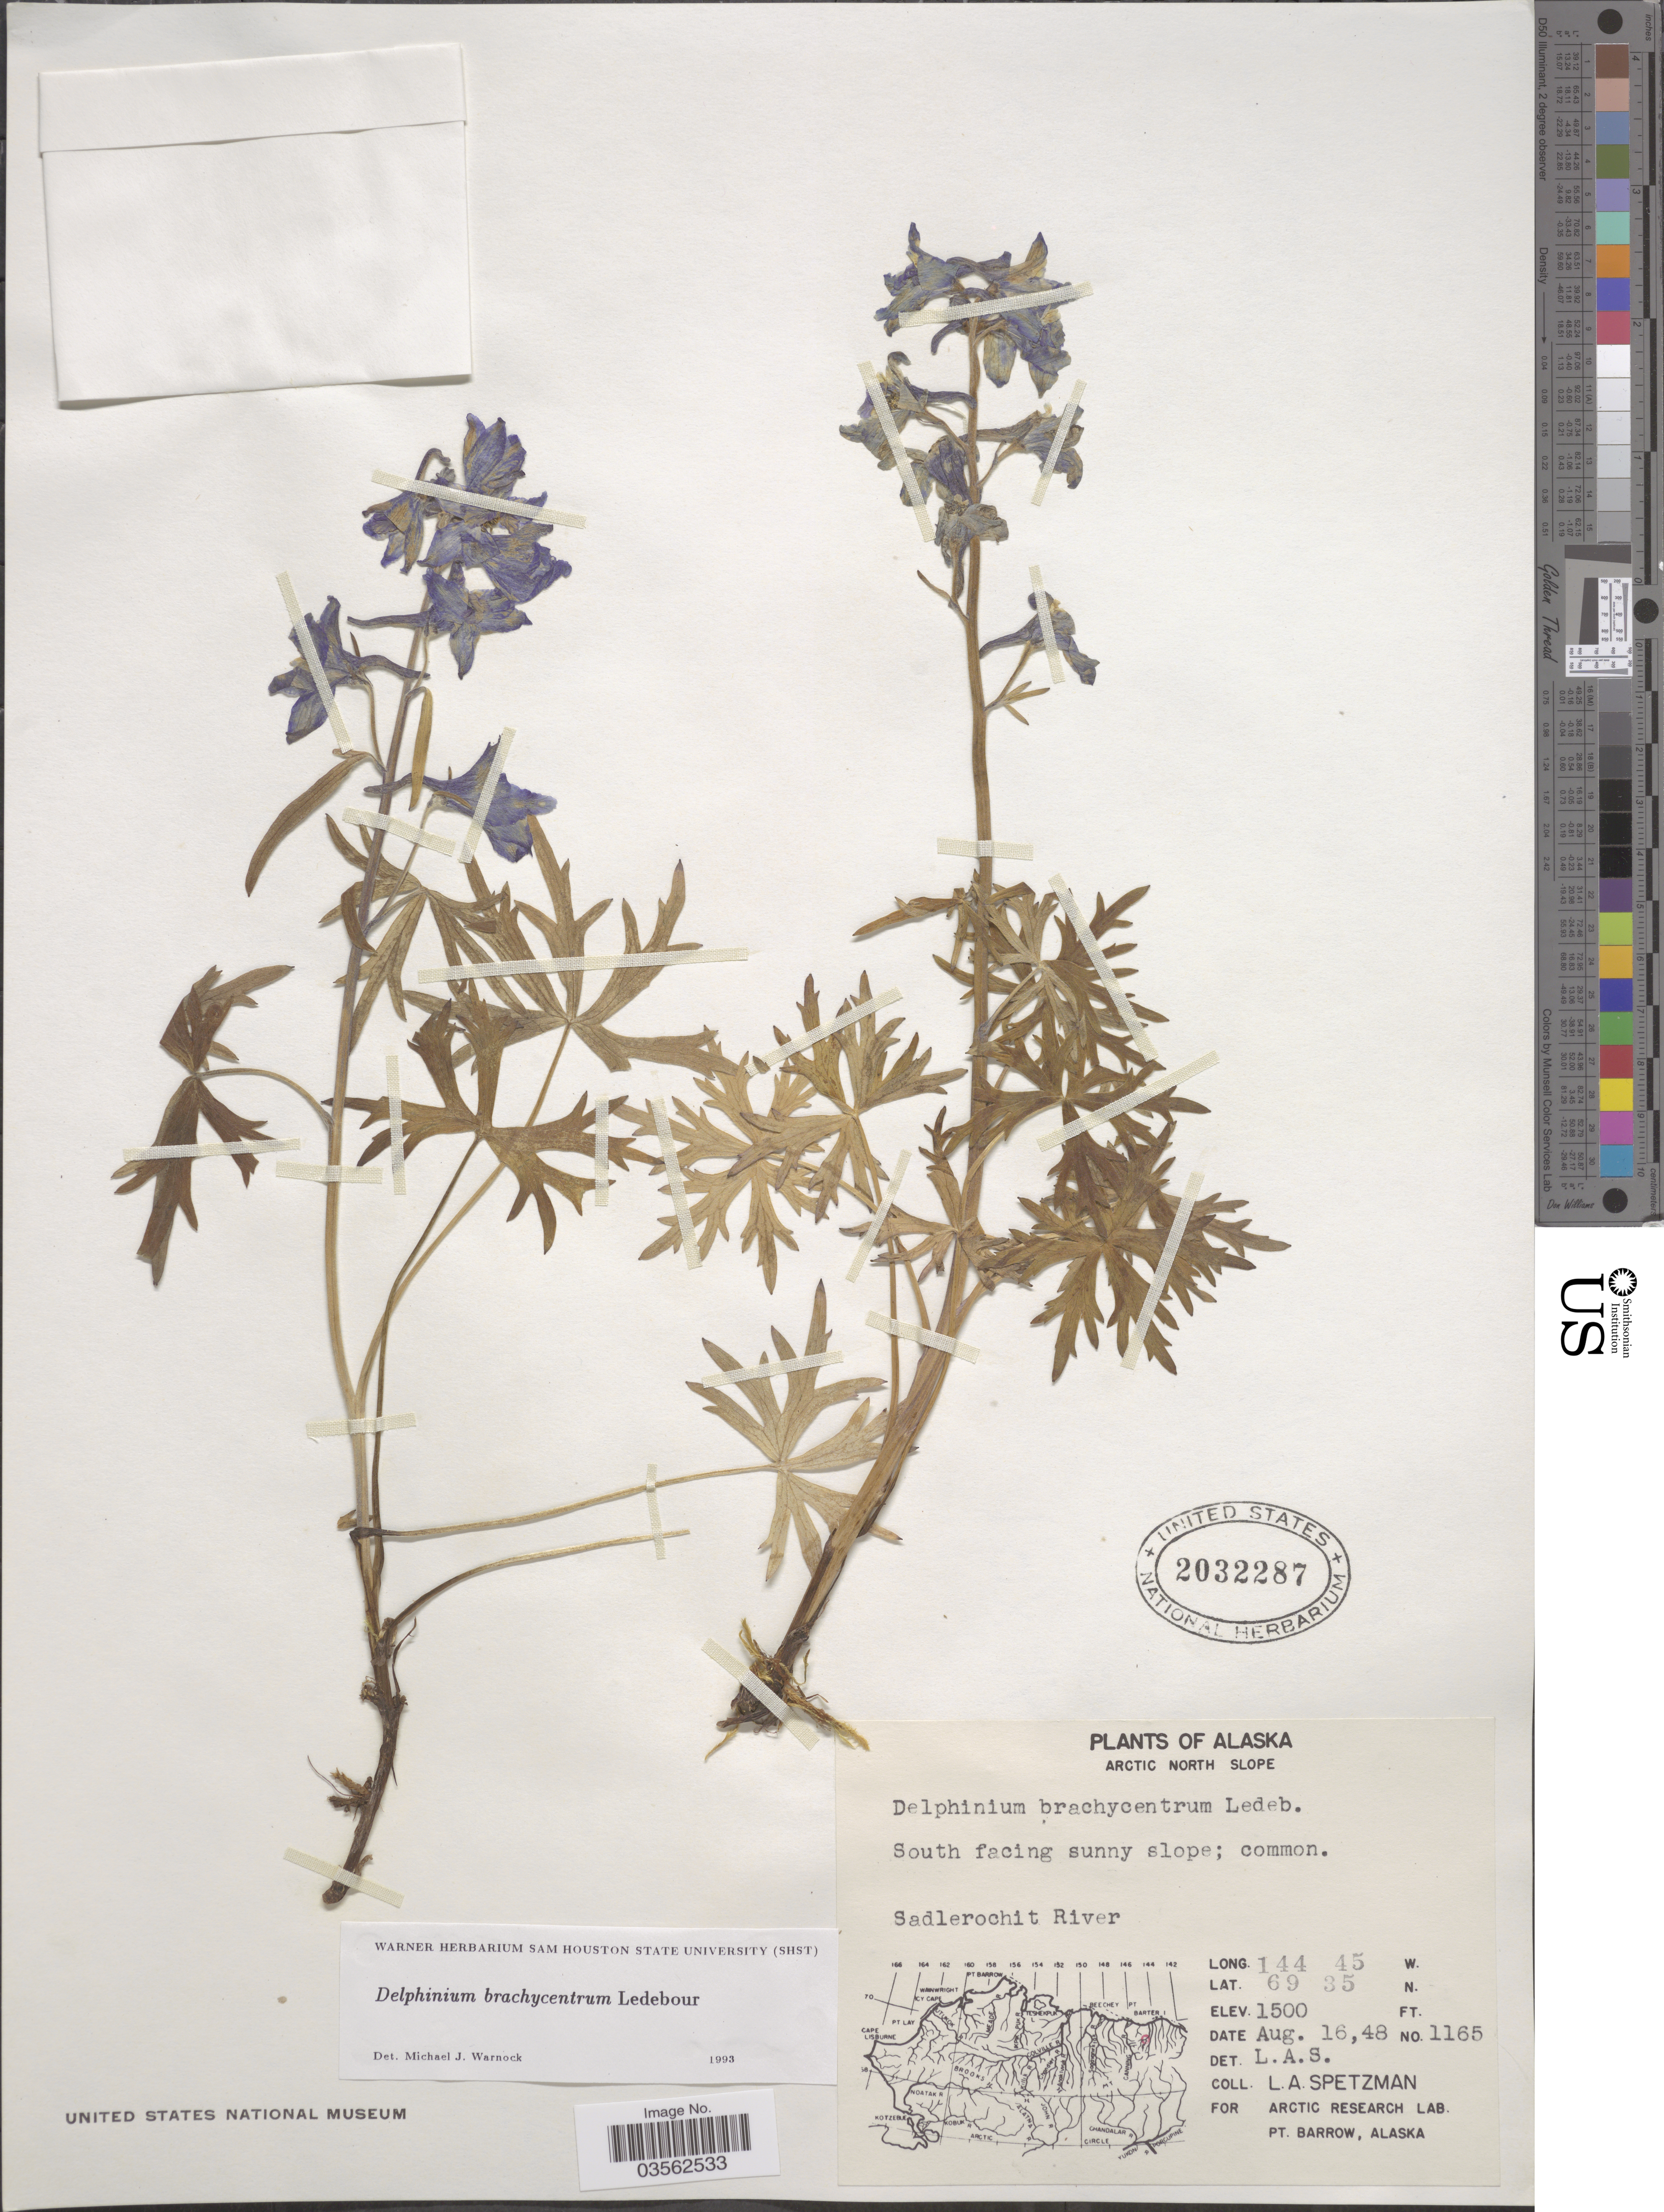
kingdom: Plantae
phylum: Tracheophyta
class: Magnoliopsida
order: Ranunculales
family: Ranunculaceae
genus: Delphinium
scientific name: Delphinium brachycentrum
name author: Ledeb.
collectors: L. Spetzman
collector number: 1165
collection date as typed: Transcribed d/m/y: 16/8/48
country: United States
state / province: Alaska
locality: Arctic North Slope. Sadlerochit River.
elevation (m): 457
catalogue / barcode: US 2032287